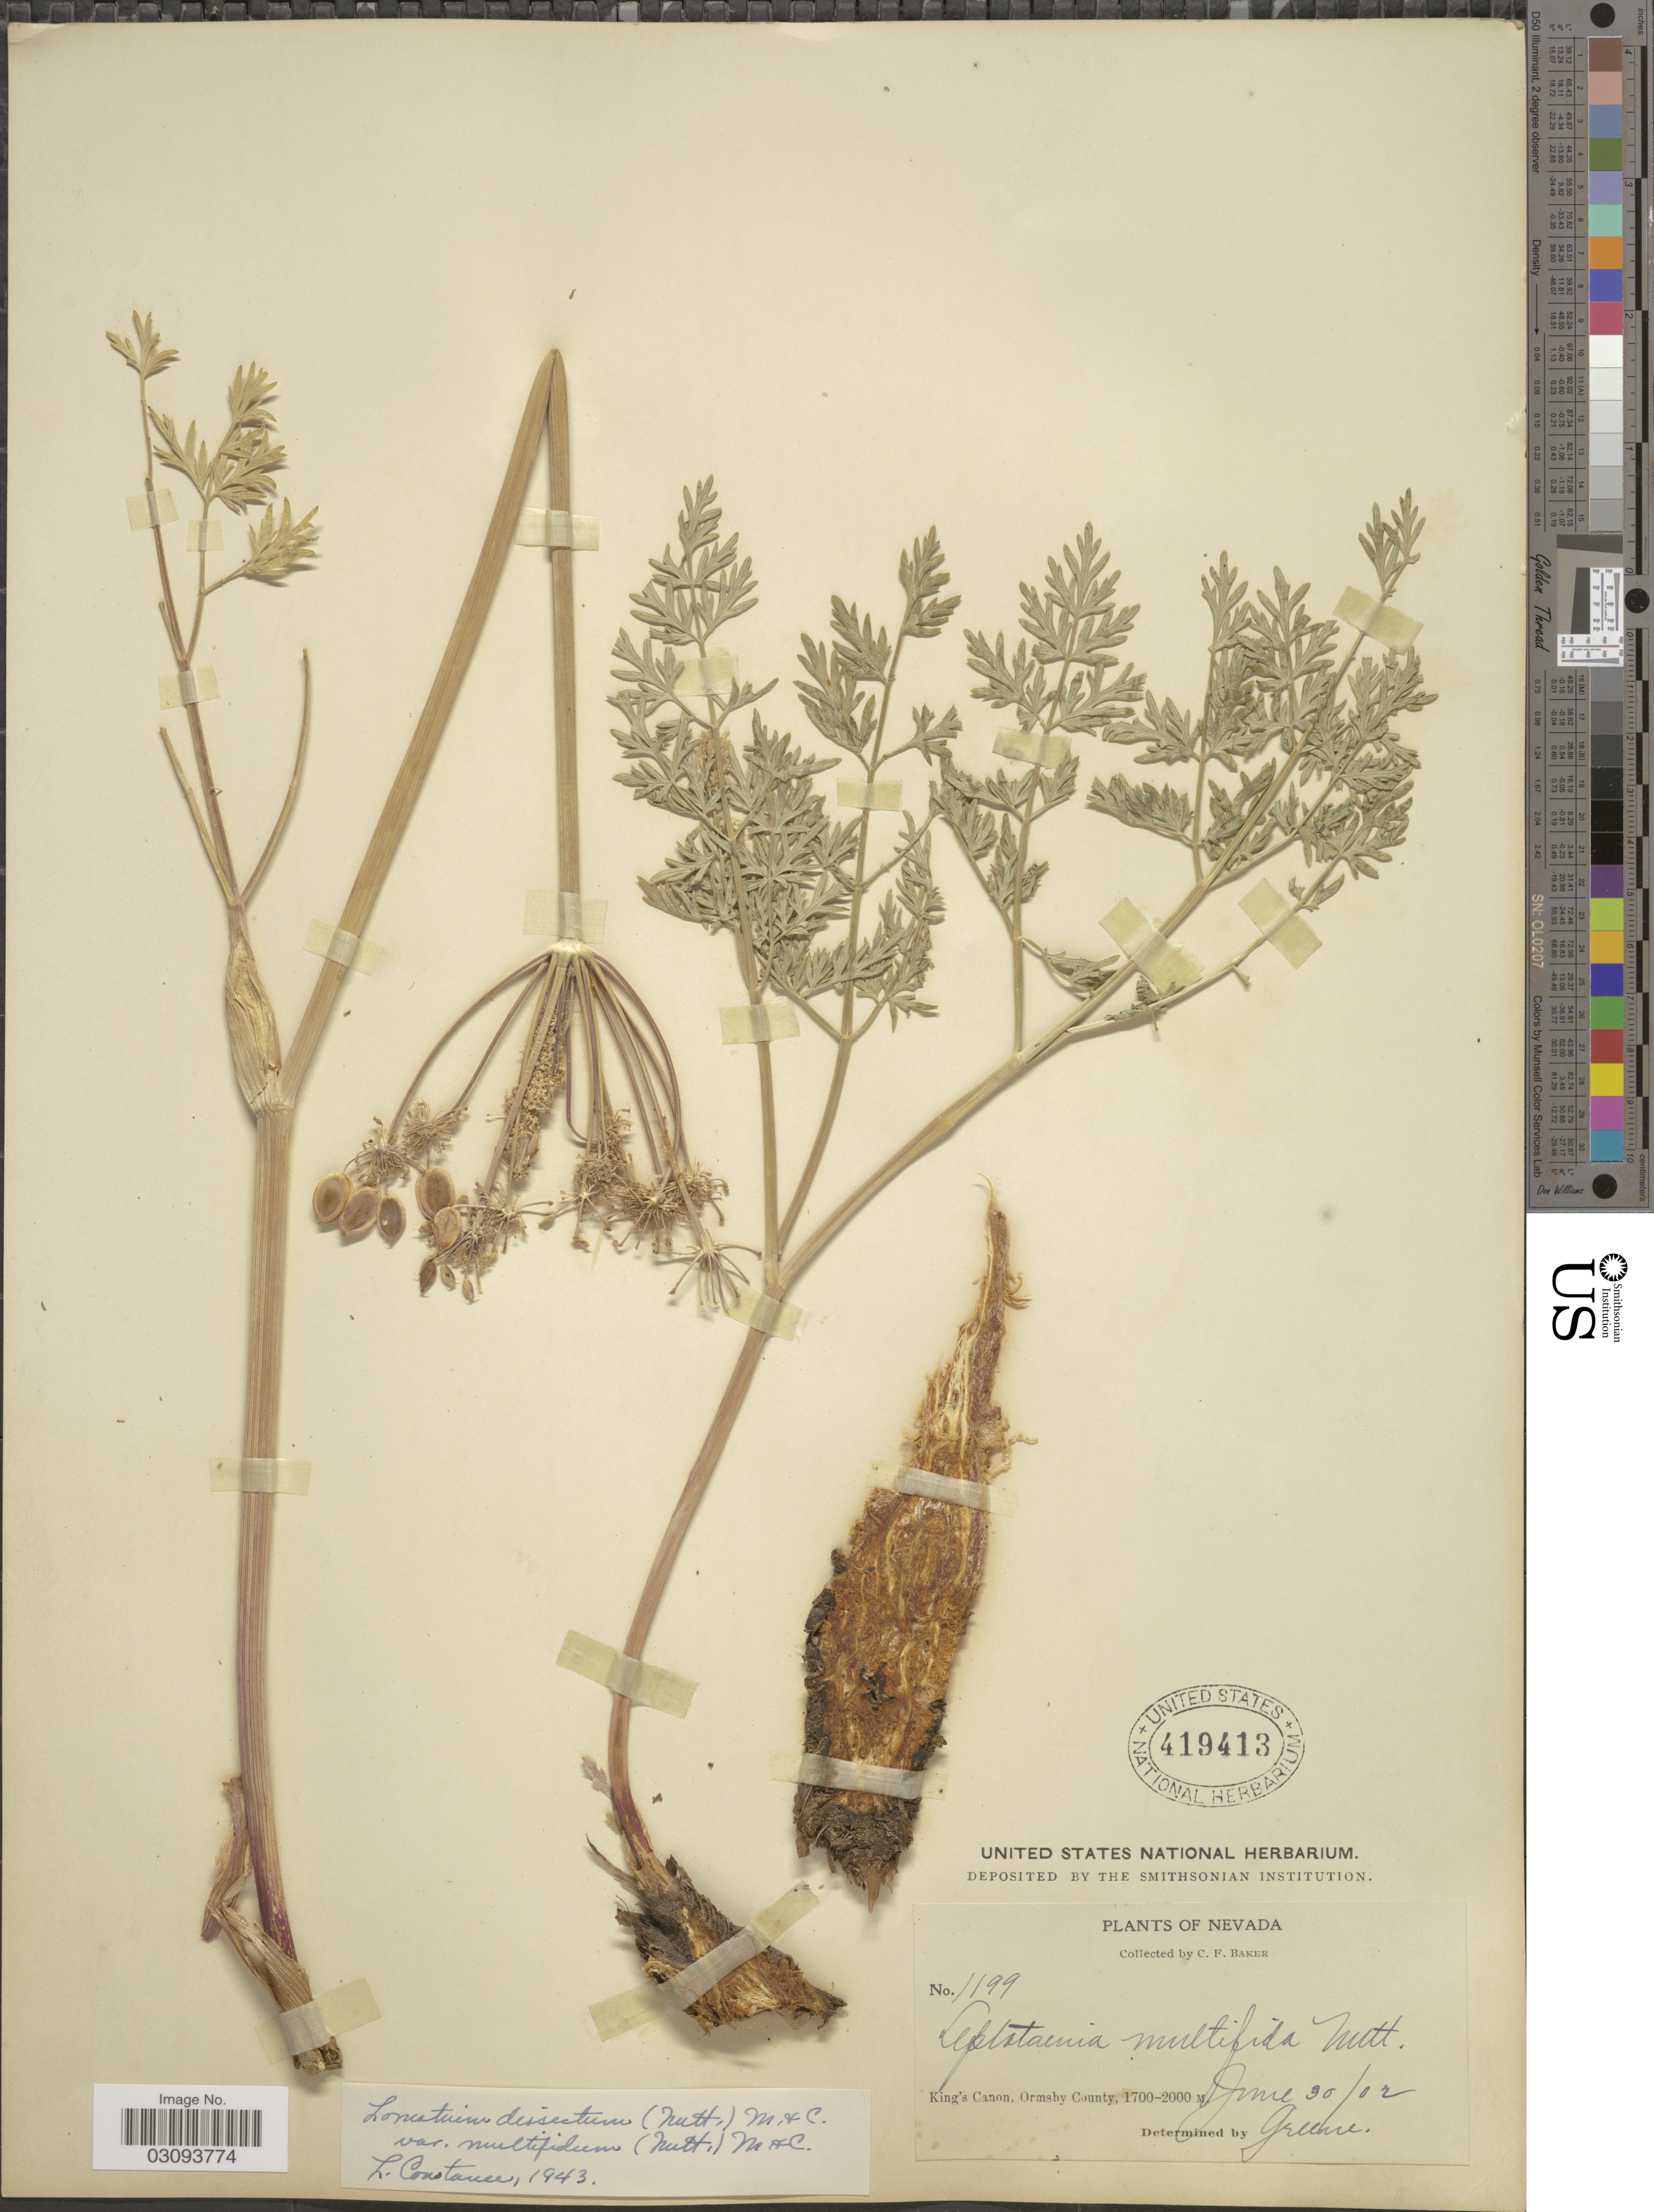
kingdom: Plantae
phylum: Tracheophyta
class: Magnoliopsida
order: Apiales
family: Apiaceae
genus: Lomatium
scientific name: Lomatium dissectum var. multifidum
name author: (Nutt.) Mathias & Constance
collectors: C. F. Baker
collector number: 1199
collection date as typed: Transcribed d/m/y: 30/6/2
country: United States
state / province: Nevada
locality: King's Canon, Ormsby County.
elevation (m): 1700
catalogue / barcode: US 419413